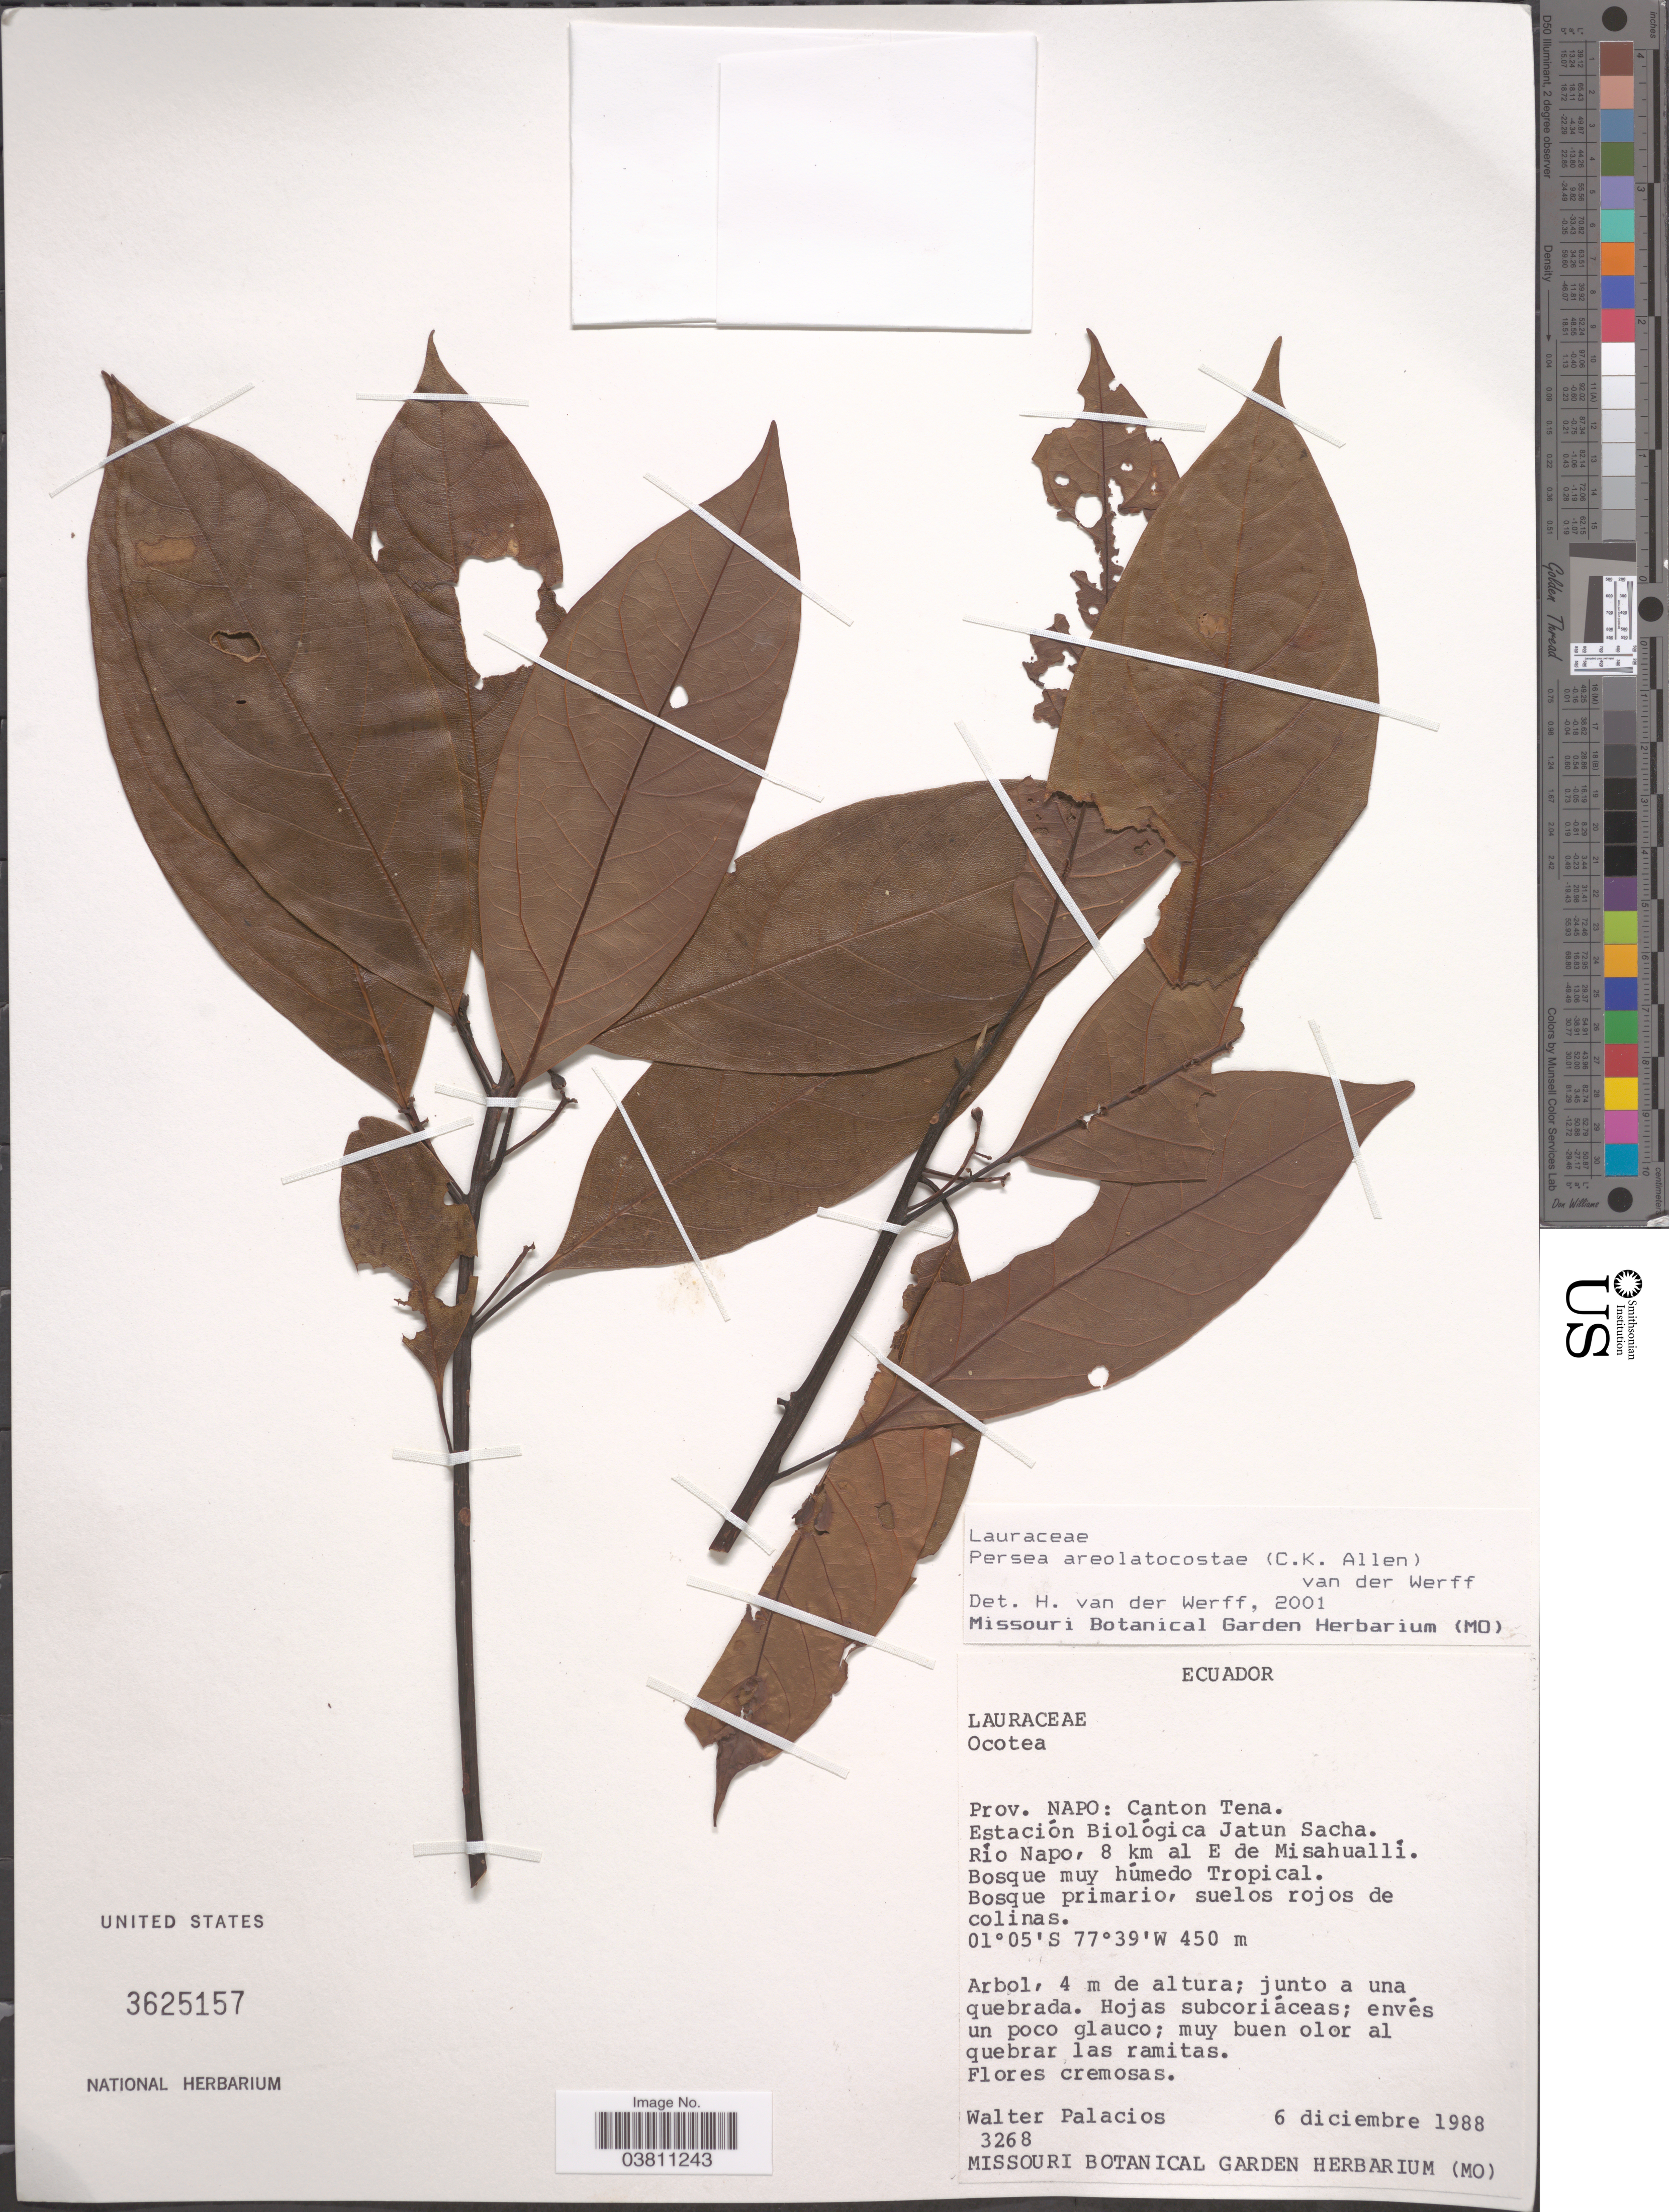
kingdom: Plantae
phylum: Tracheophyta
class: Magnoliopsida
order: Laurales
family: Lauraceae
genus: Persea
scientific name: Persea areolatocostae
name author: (C.K. Allen) van der Werff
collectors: W. Palacios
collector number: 3268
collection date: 1988-12-06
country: Ecuador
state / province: Napo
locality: Canton Tena. Estación Biológica Jatun Sacha. Río Napo, 8 km al E de Misahuallí.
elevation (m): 450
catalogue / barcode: US 3625157